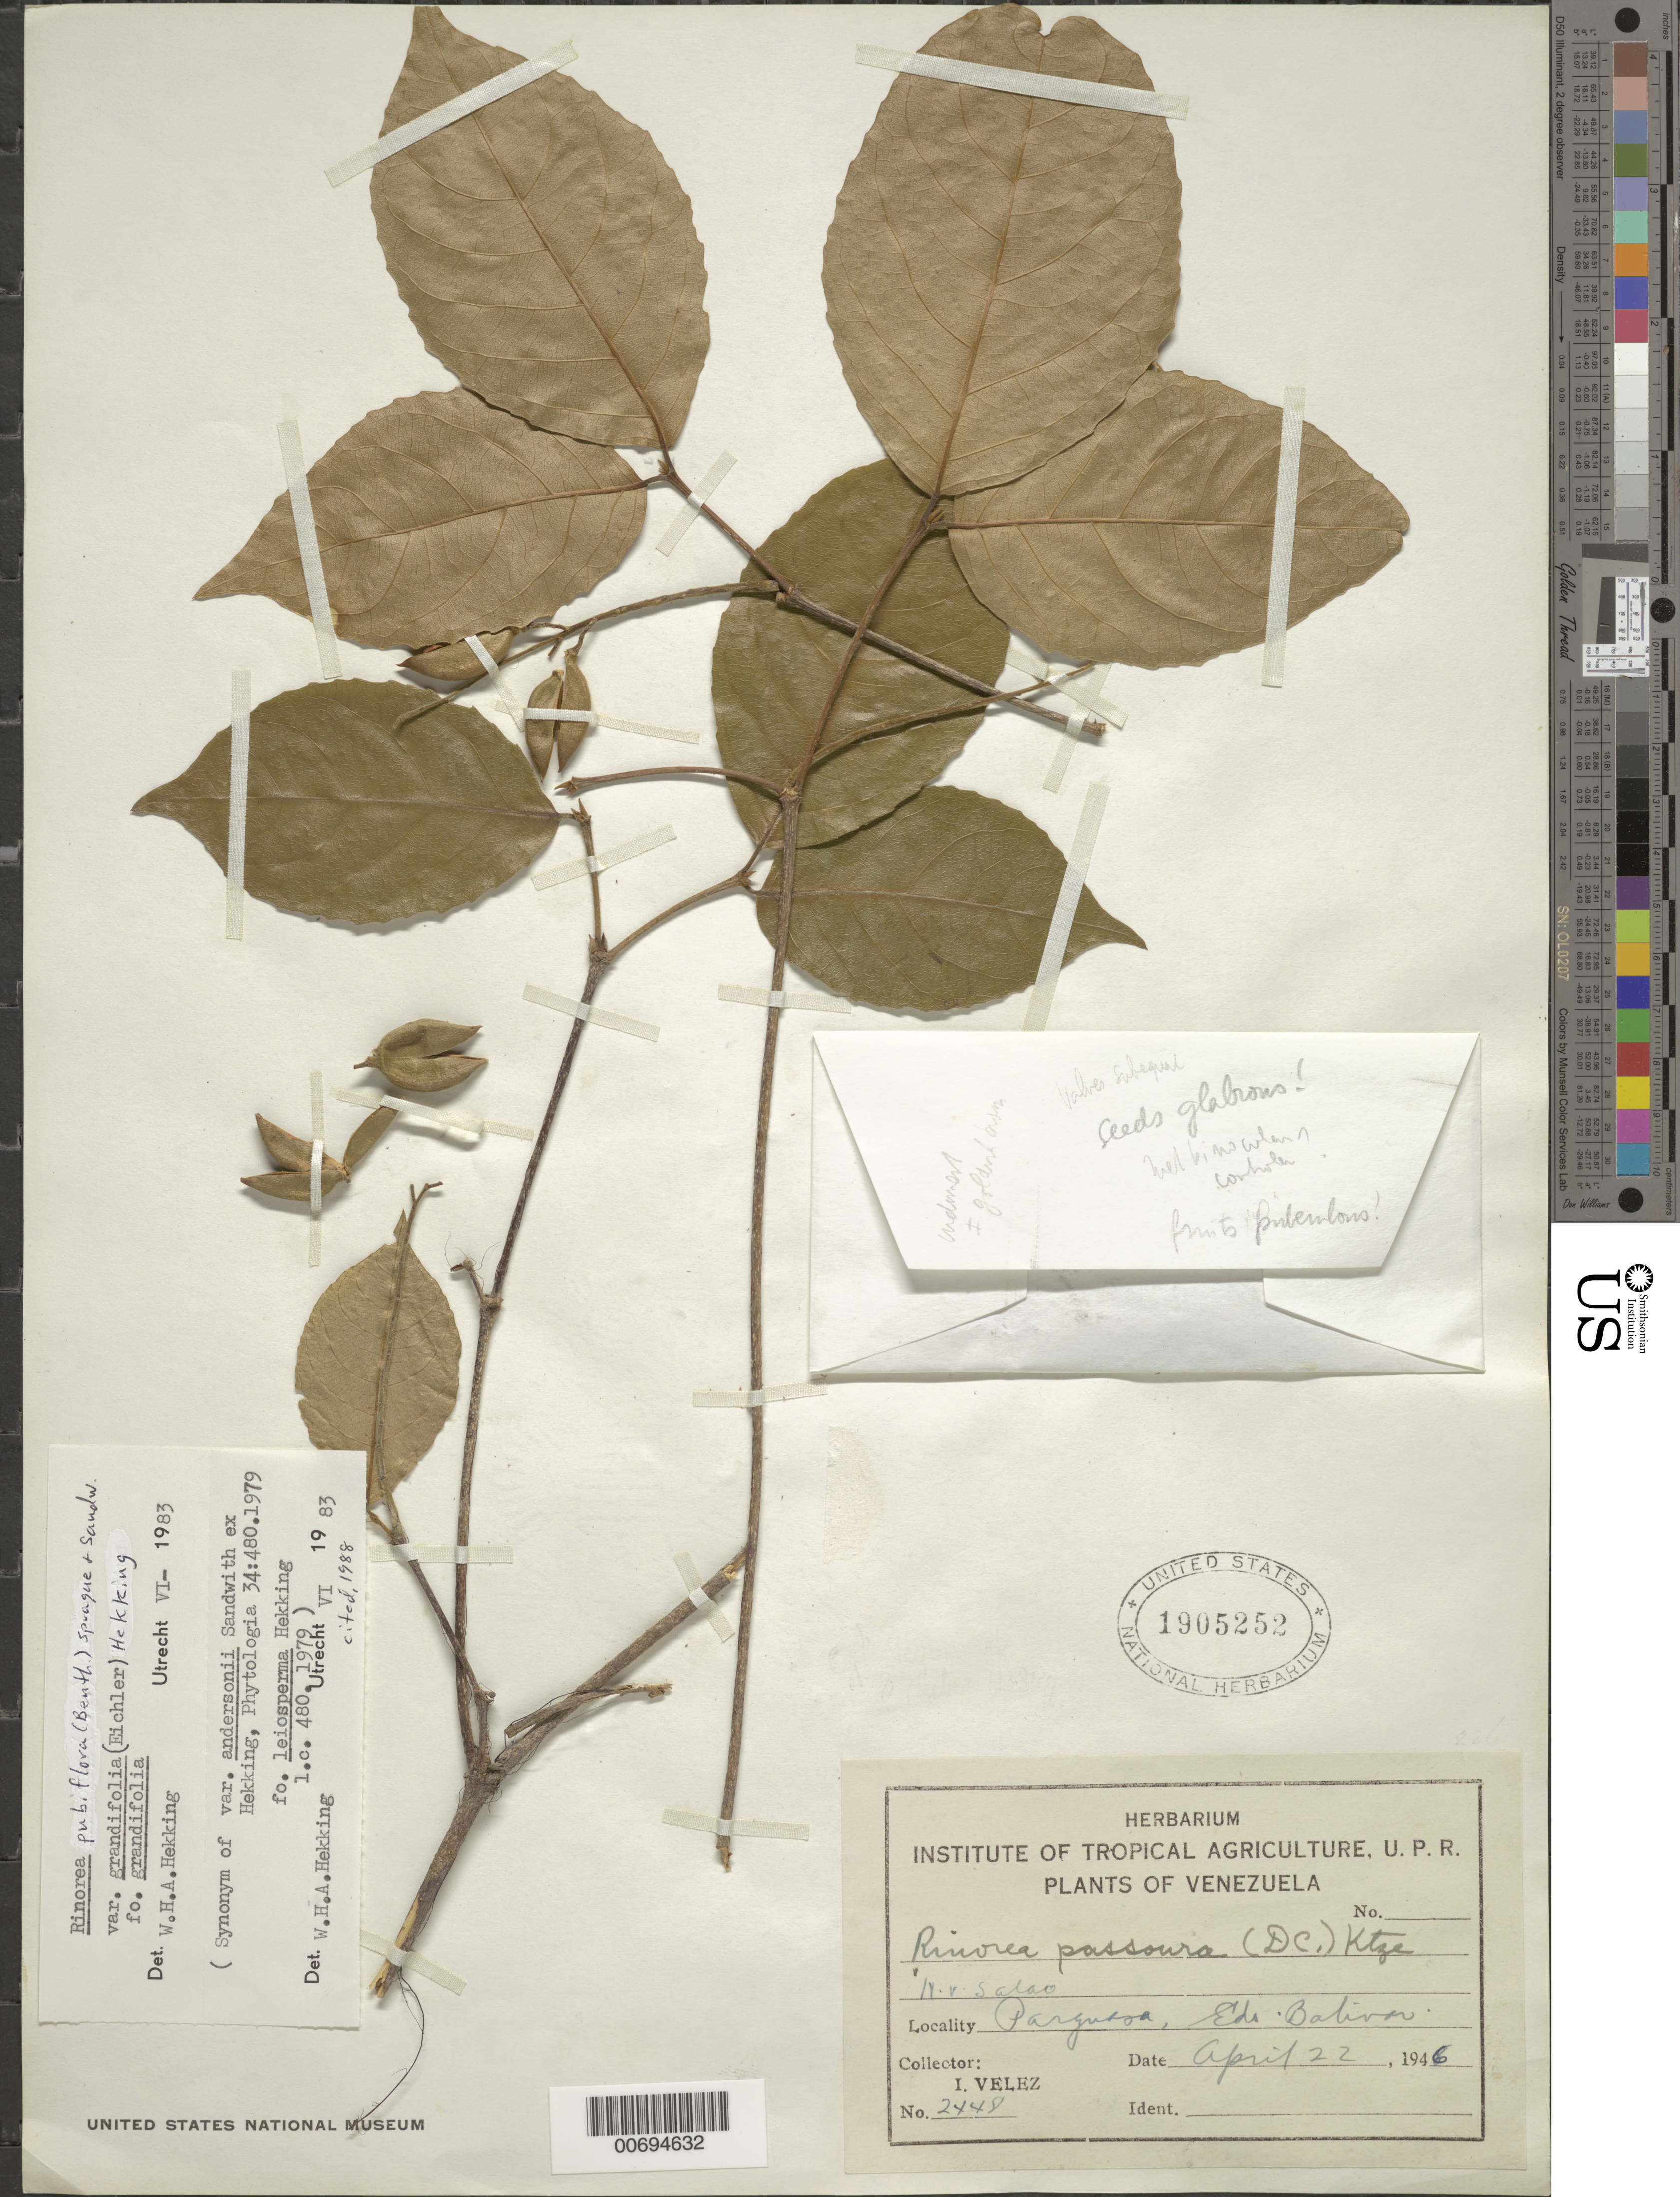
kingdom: Plantae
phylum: Tracheophyta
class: Magnoliopsida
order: Malpighiales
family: Violaceae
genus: Rinorea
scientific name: Rinorea pubiflora var. grandifolia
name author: (Eichler) Hekking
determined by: Hekking, W. H. A.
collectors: I. Velez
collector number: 2448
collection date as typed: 22-Apr-46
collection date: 1946-04-22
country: Venezuela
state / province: Bolívar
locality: Parguasa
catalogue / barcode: US 1905252